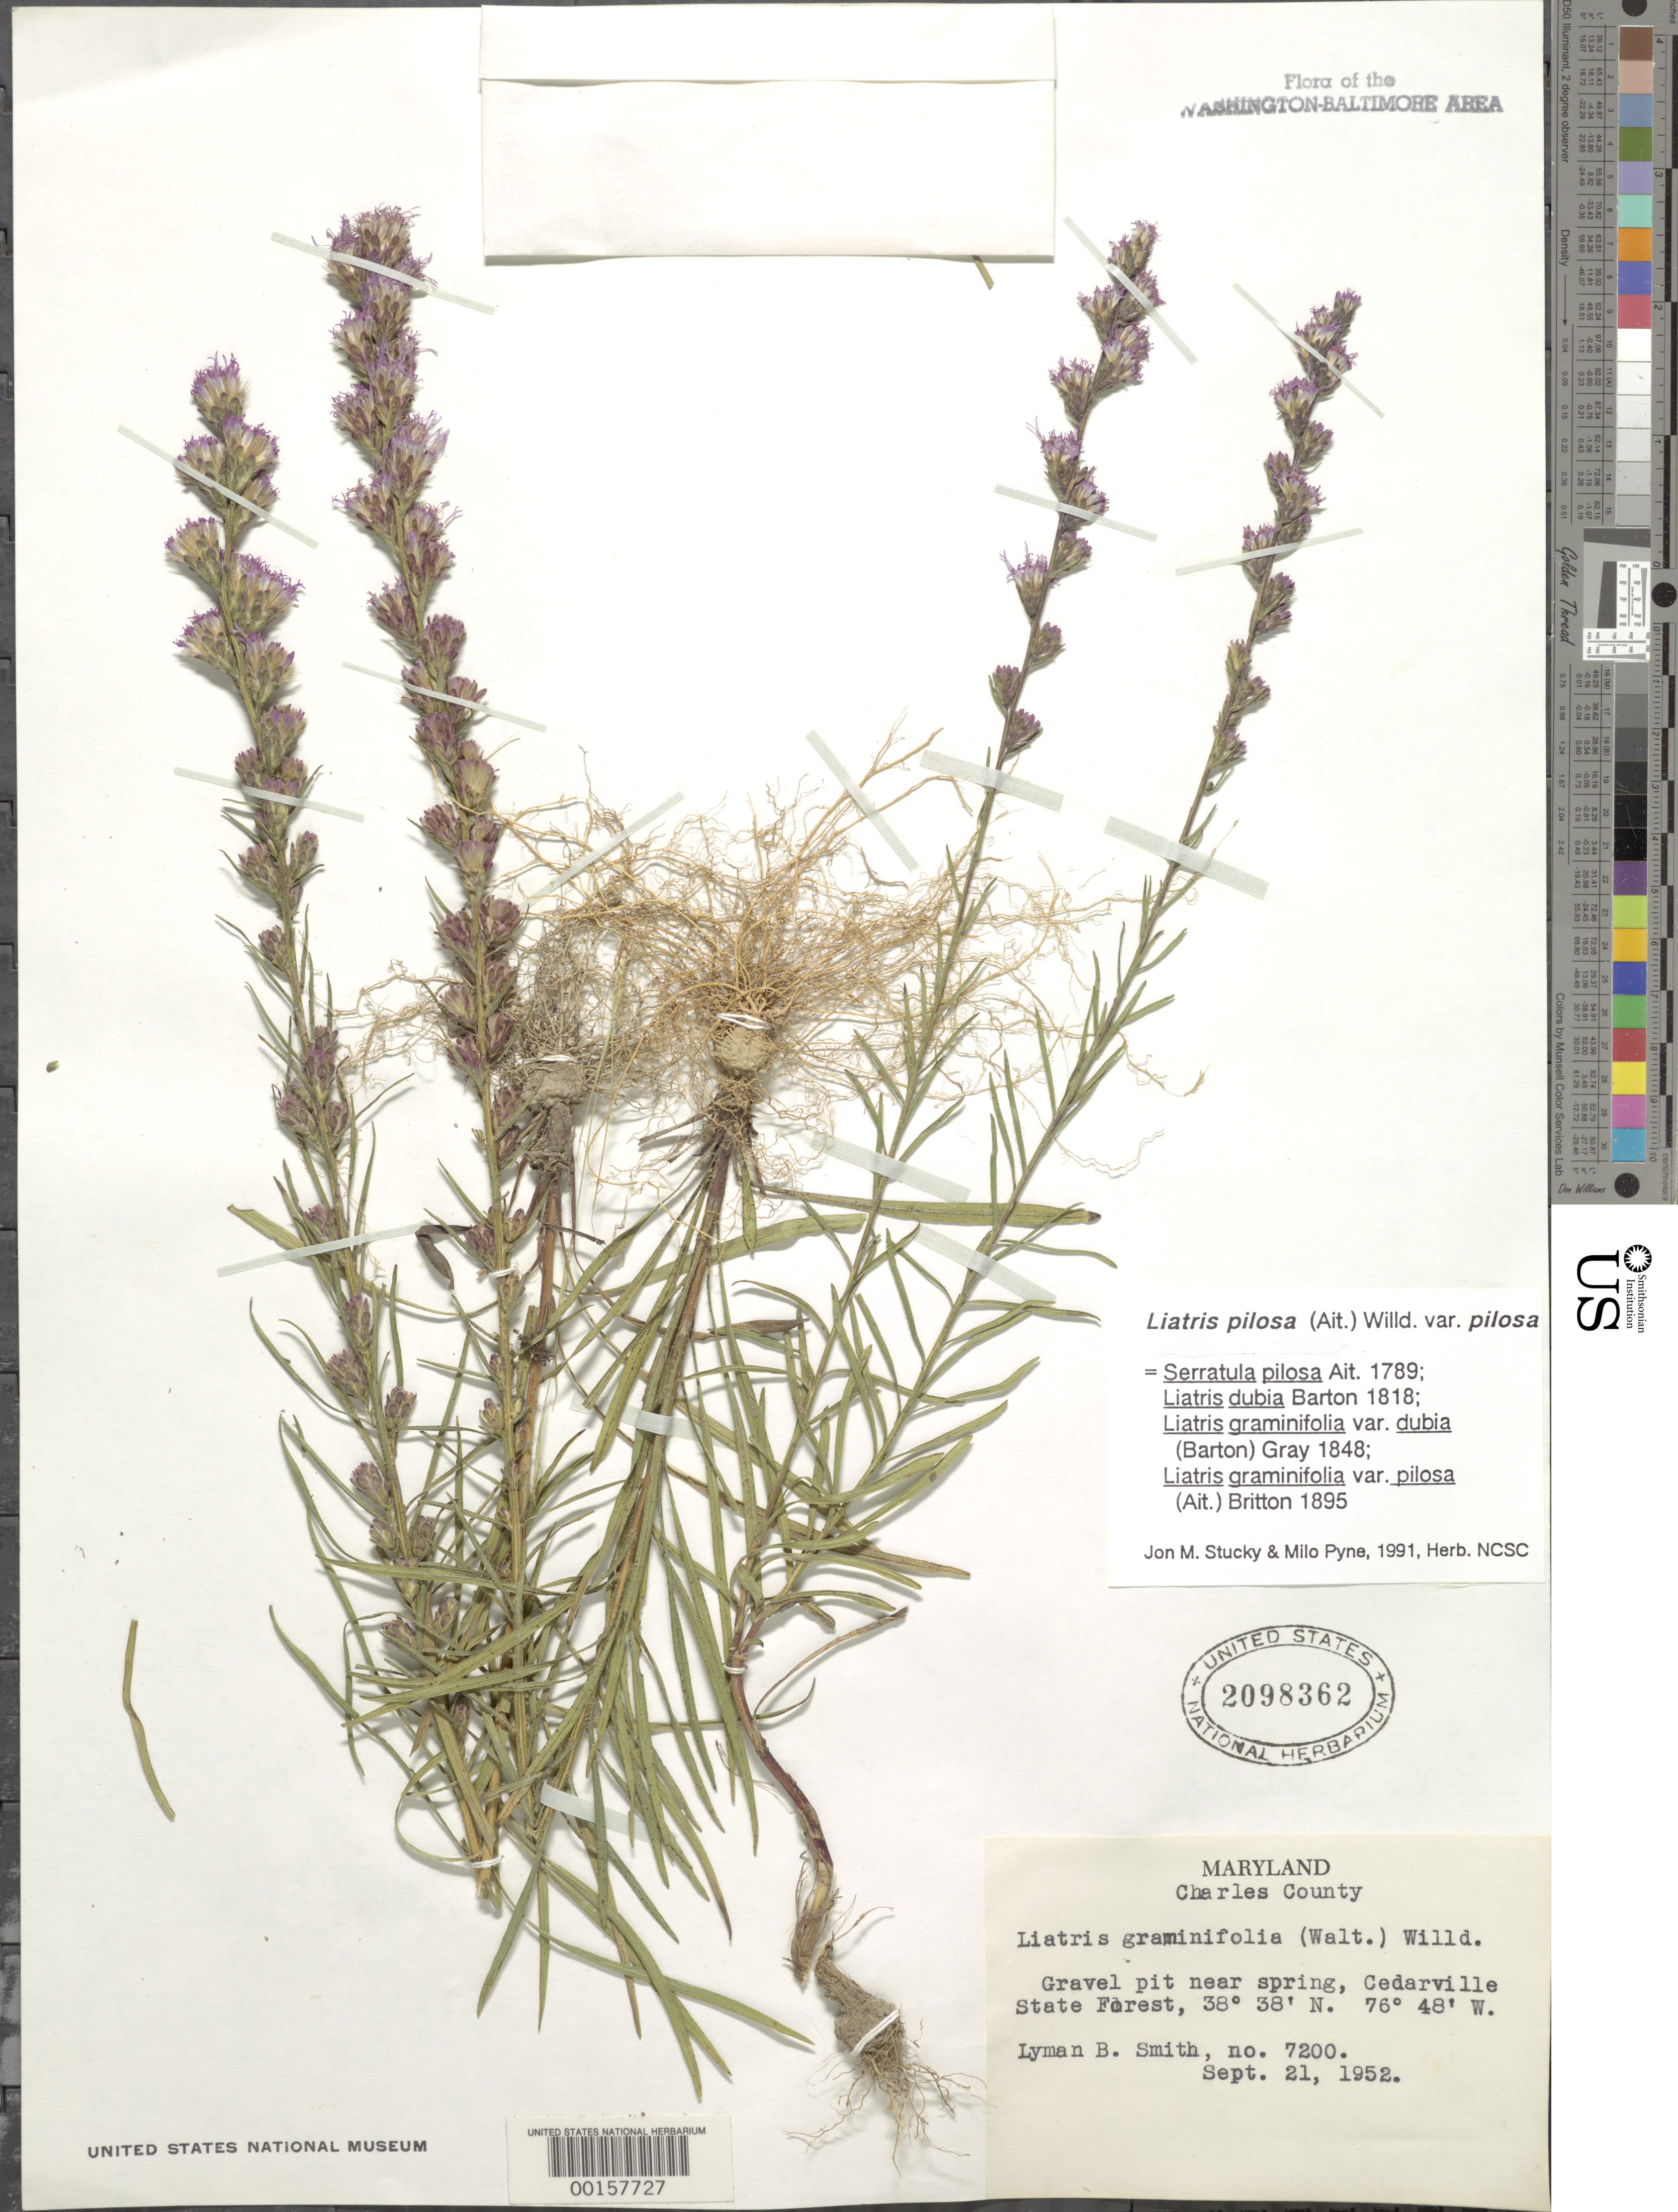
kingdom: Plantae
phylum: Tracheophyta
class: Magnoliopsida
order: Asterales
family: Asteraceae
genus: Liatris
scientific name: Liatris pilosa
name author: (Aiton) Willd.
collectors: L. Smith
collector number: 7200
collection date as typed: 21 Sep 1952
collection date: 1952-09-21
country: United States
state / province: Maryland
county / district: Charles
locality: Cedarville State Forest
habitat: Gravel pit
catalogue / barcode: US 2098362